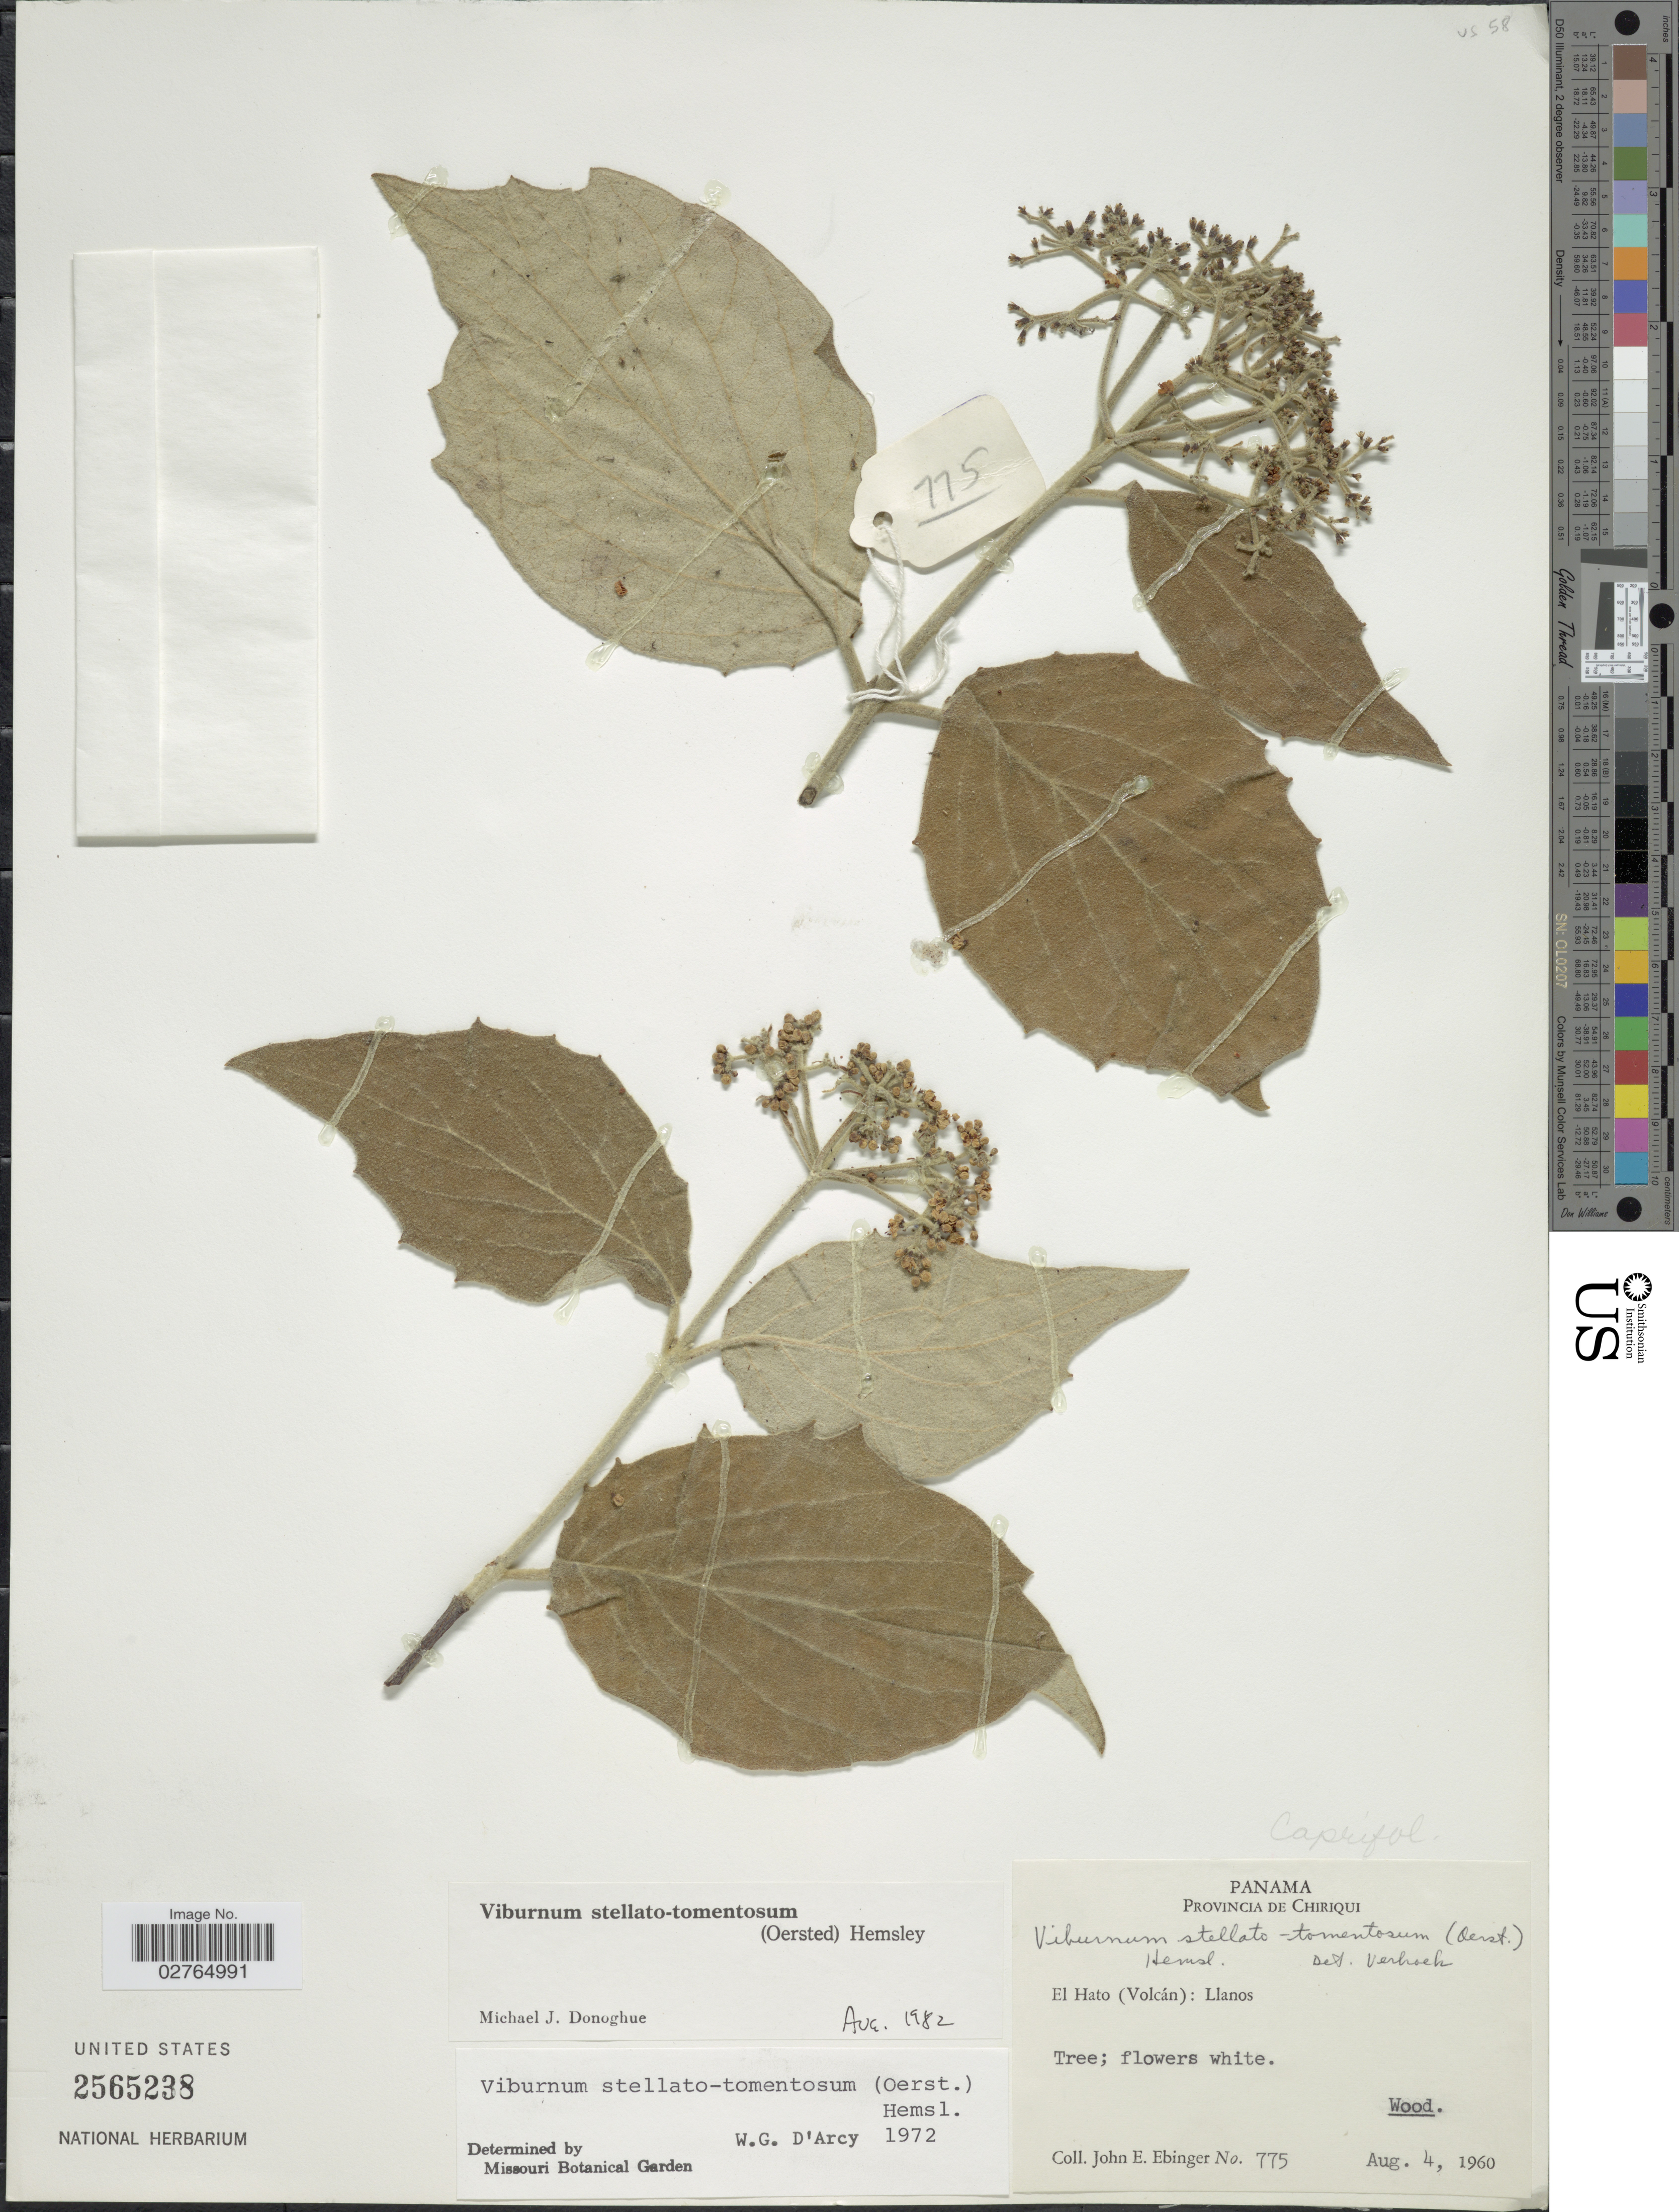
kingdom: Plantae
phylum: Tracheophyta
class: Magnoliopsida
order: Dipsacales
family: Viburnaceae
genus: Viburnum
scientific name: Viburnum stellatotomentosum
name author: (Oerst.) Hemsl.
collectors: J. Ebinger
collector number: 775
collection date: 1960-08-04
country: Panama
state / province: Chiriqui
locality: El Hato (Volcán): LLanos.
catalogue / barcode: US 2565238